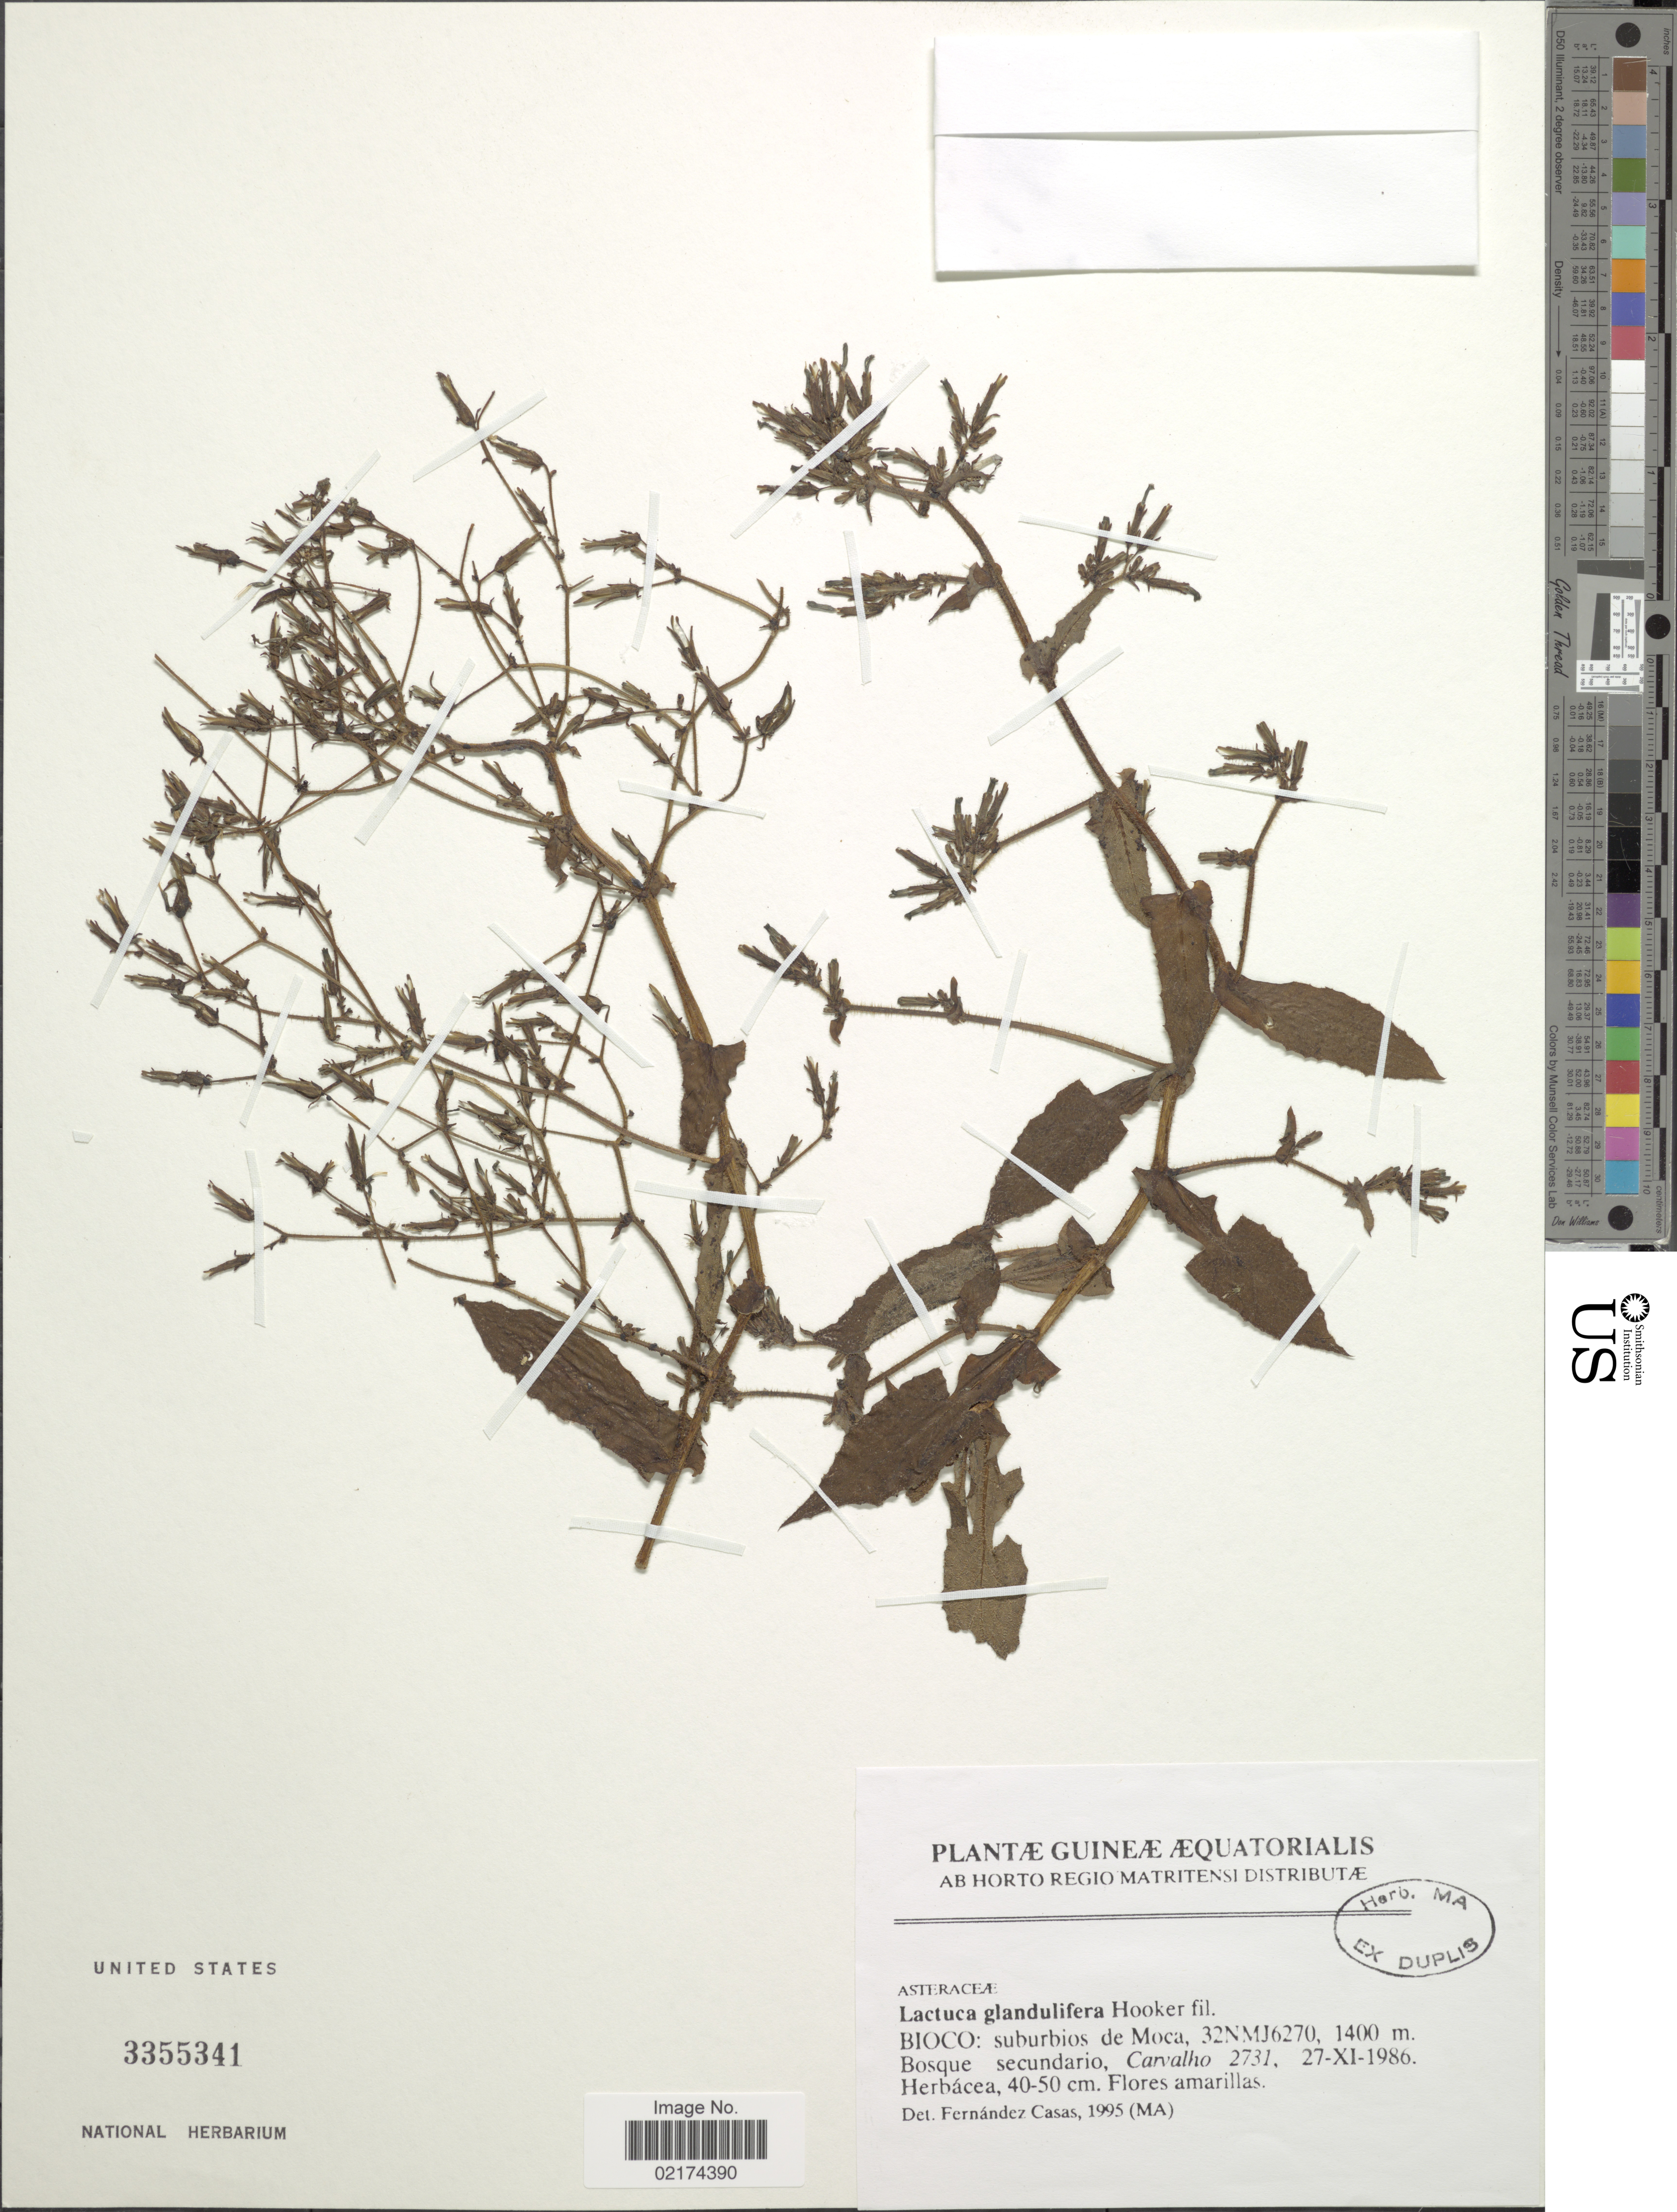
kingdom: Plantae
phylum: Tracheophyta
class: Magnoliopsida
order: Asterales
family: Asteraceae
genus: Lactuca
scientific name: Lactuca glandulifera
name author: Hook. f.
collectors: Carvalho, --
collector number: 2731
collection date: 1986-11-27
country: Equatorial Guinea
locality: Bioco, suburbios de Moca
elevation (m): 1400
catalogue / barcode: US 3355341